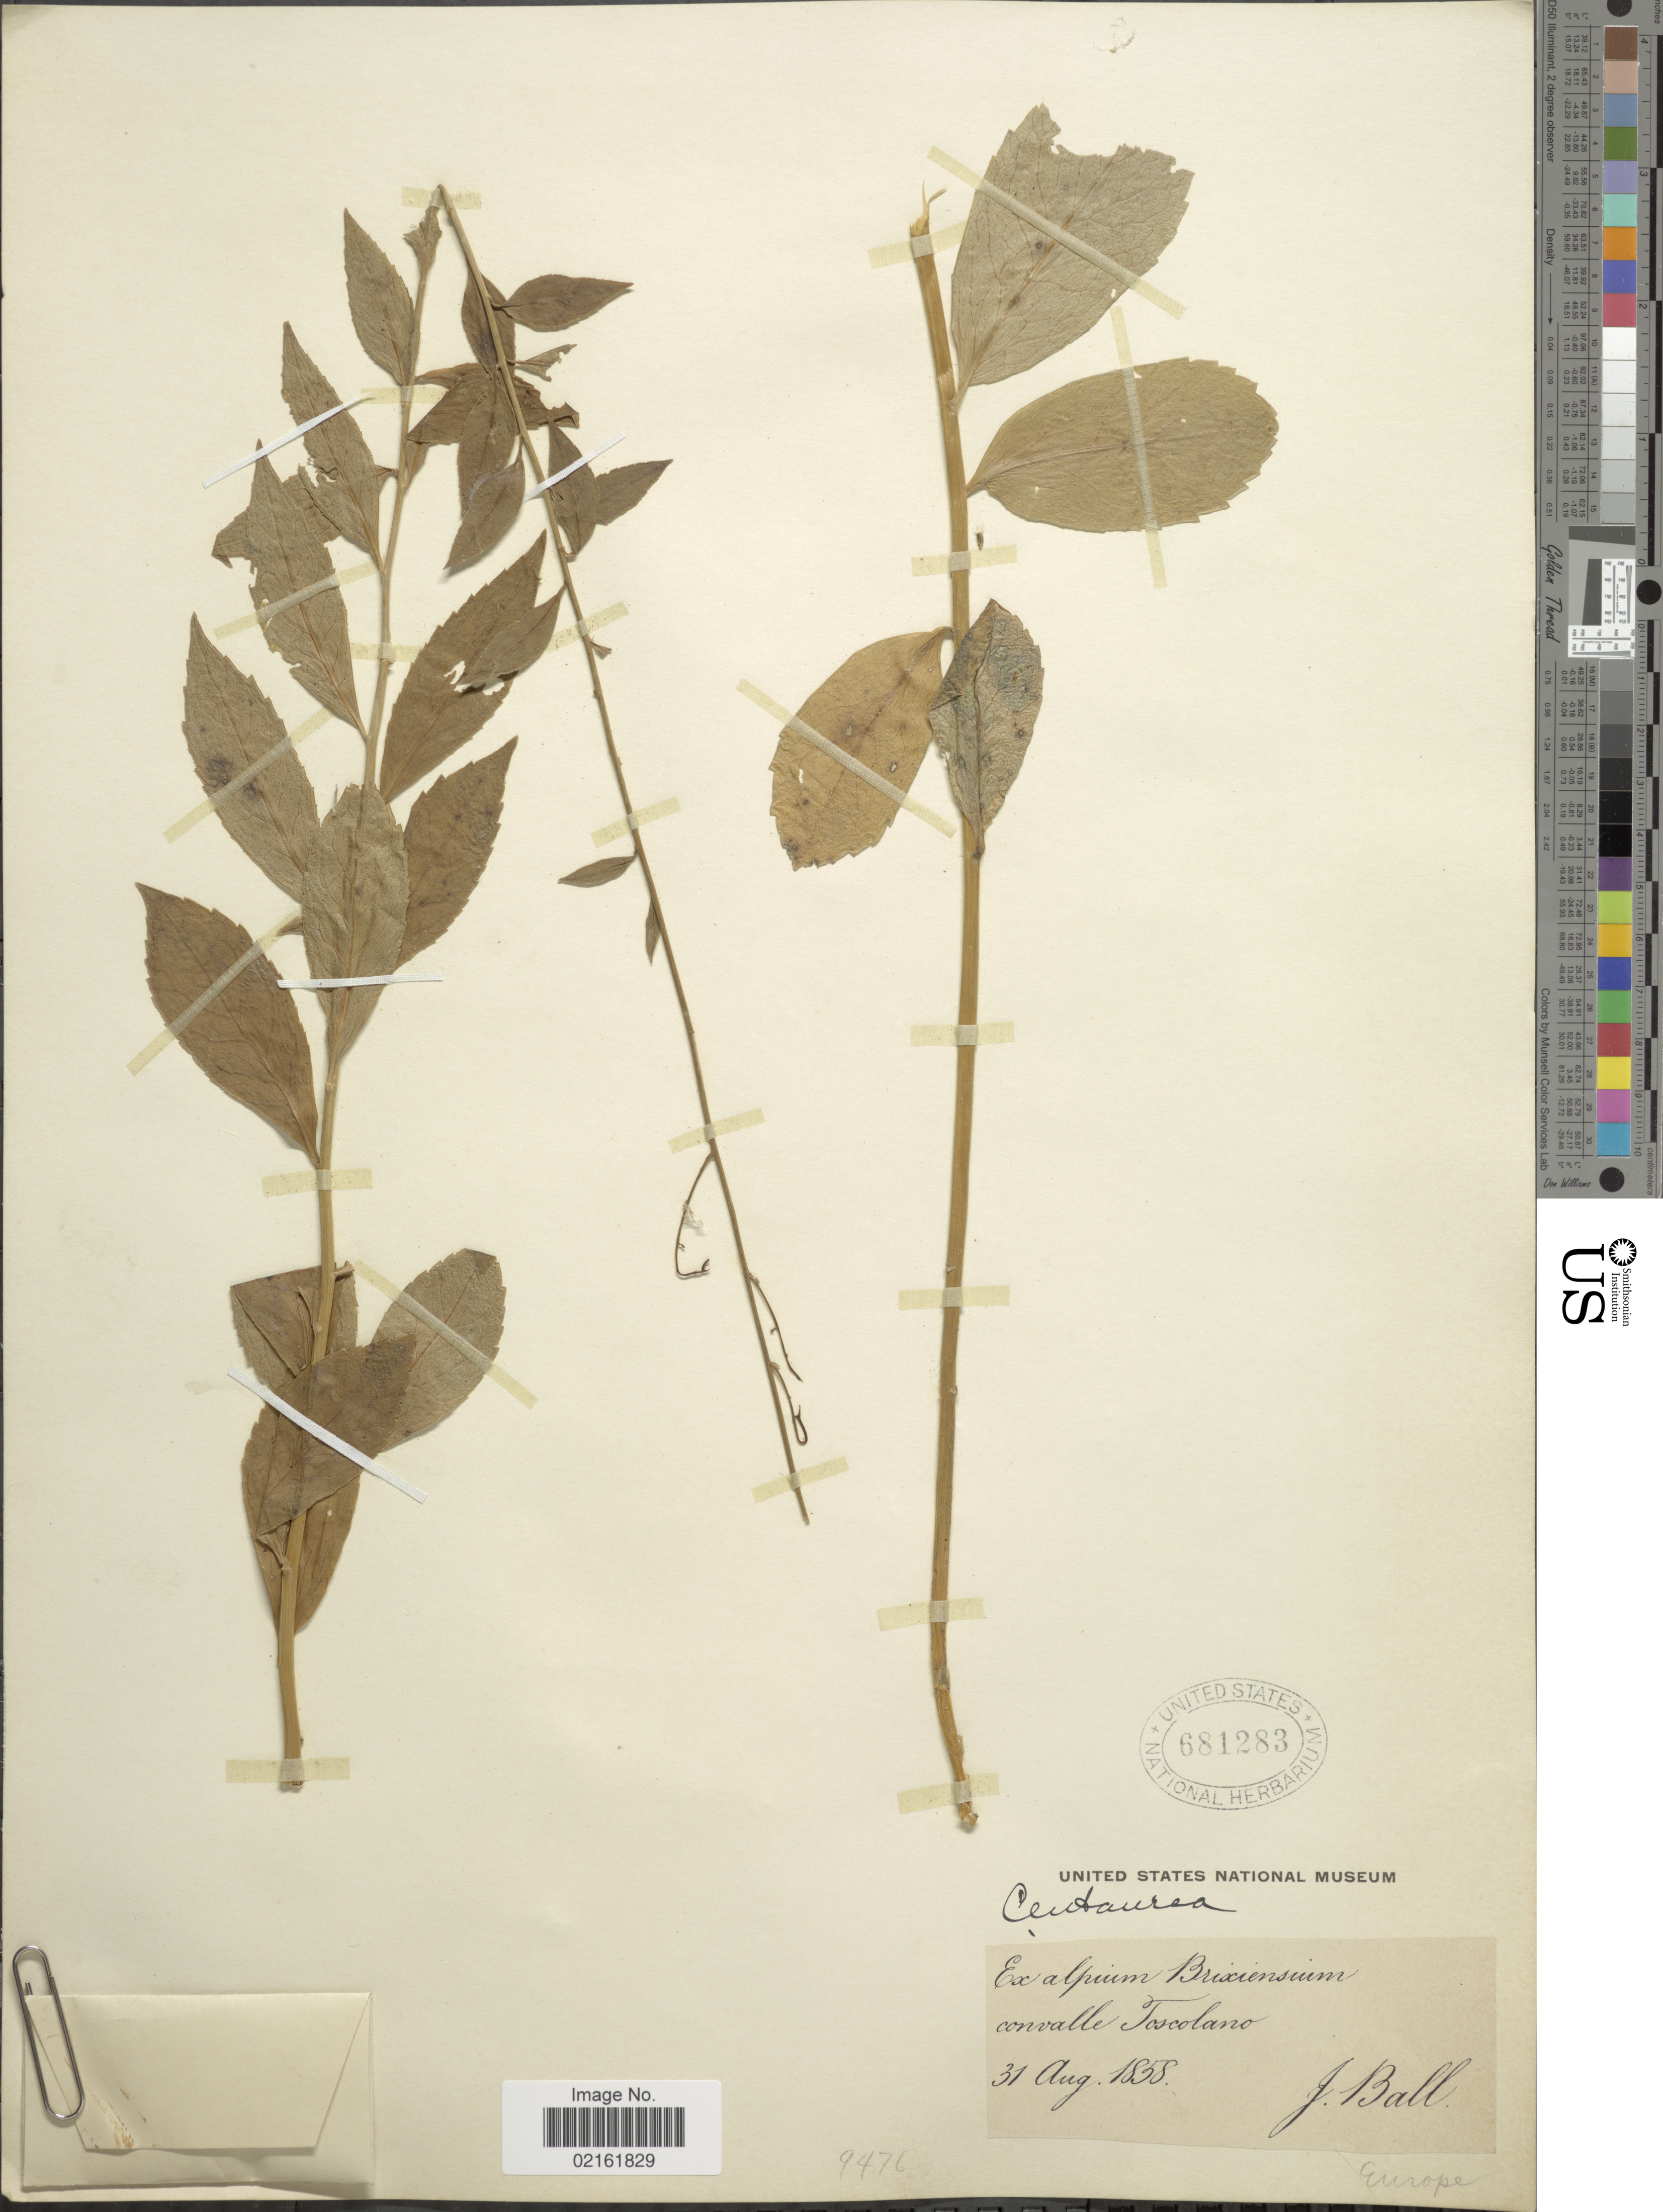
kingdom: Plantae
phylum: Tracheophyta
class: Magnoliopsida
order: Asterales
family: Asteraceae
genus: Centaurea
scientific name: Centaurea sp.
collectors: J. Ball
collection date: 1858-08-31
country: Italy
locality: Convalle Toscolano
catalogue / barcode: US 681283